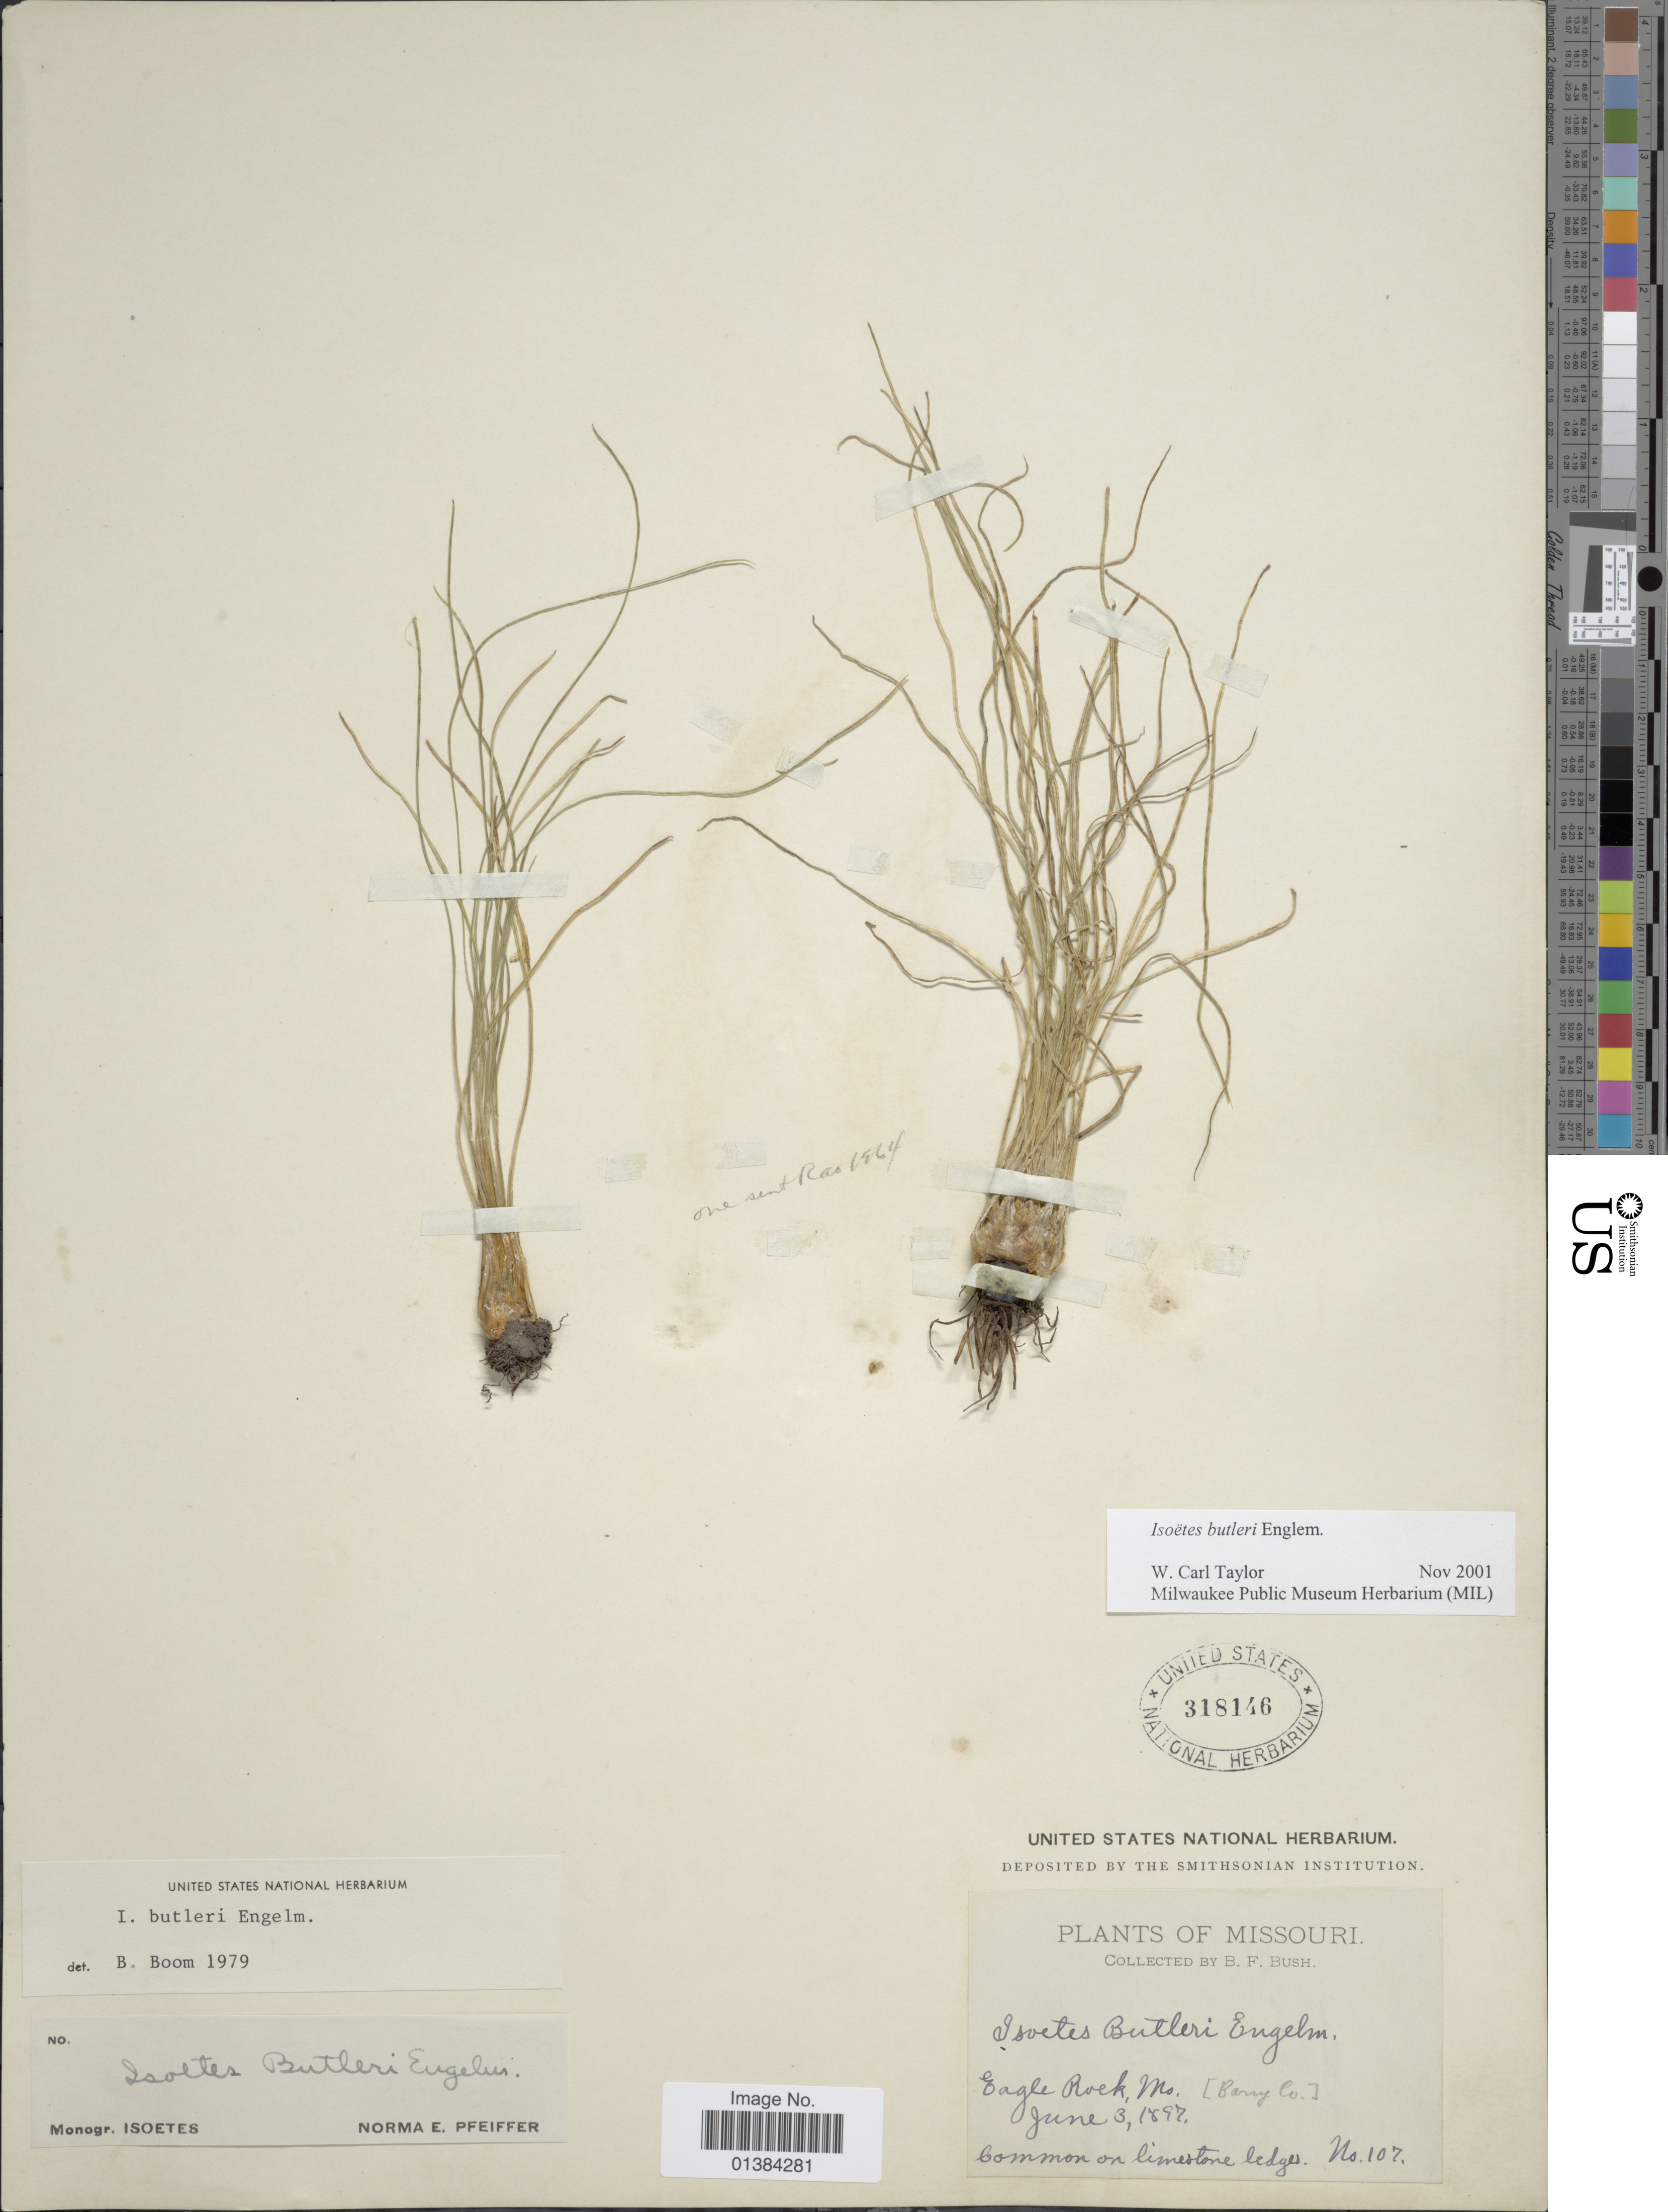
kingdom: Plantae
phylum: Tracheophyta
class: Lycopodiopsida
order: Isoetales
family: Isoetaceae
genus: Isoetes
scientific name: Isoetes butleri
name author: Engelm.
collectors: B. F. Bush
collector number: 107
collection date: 1897-06-03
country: United States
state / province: Missouri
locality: Eagle Rock, Mo. [Barry Co.].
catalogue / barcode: US 318146